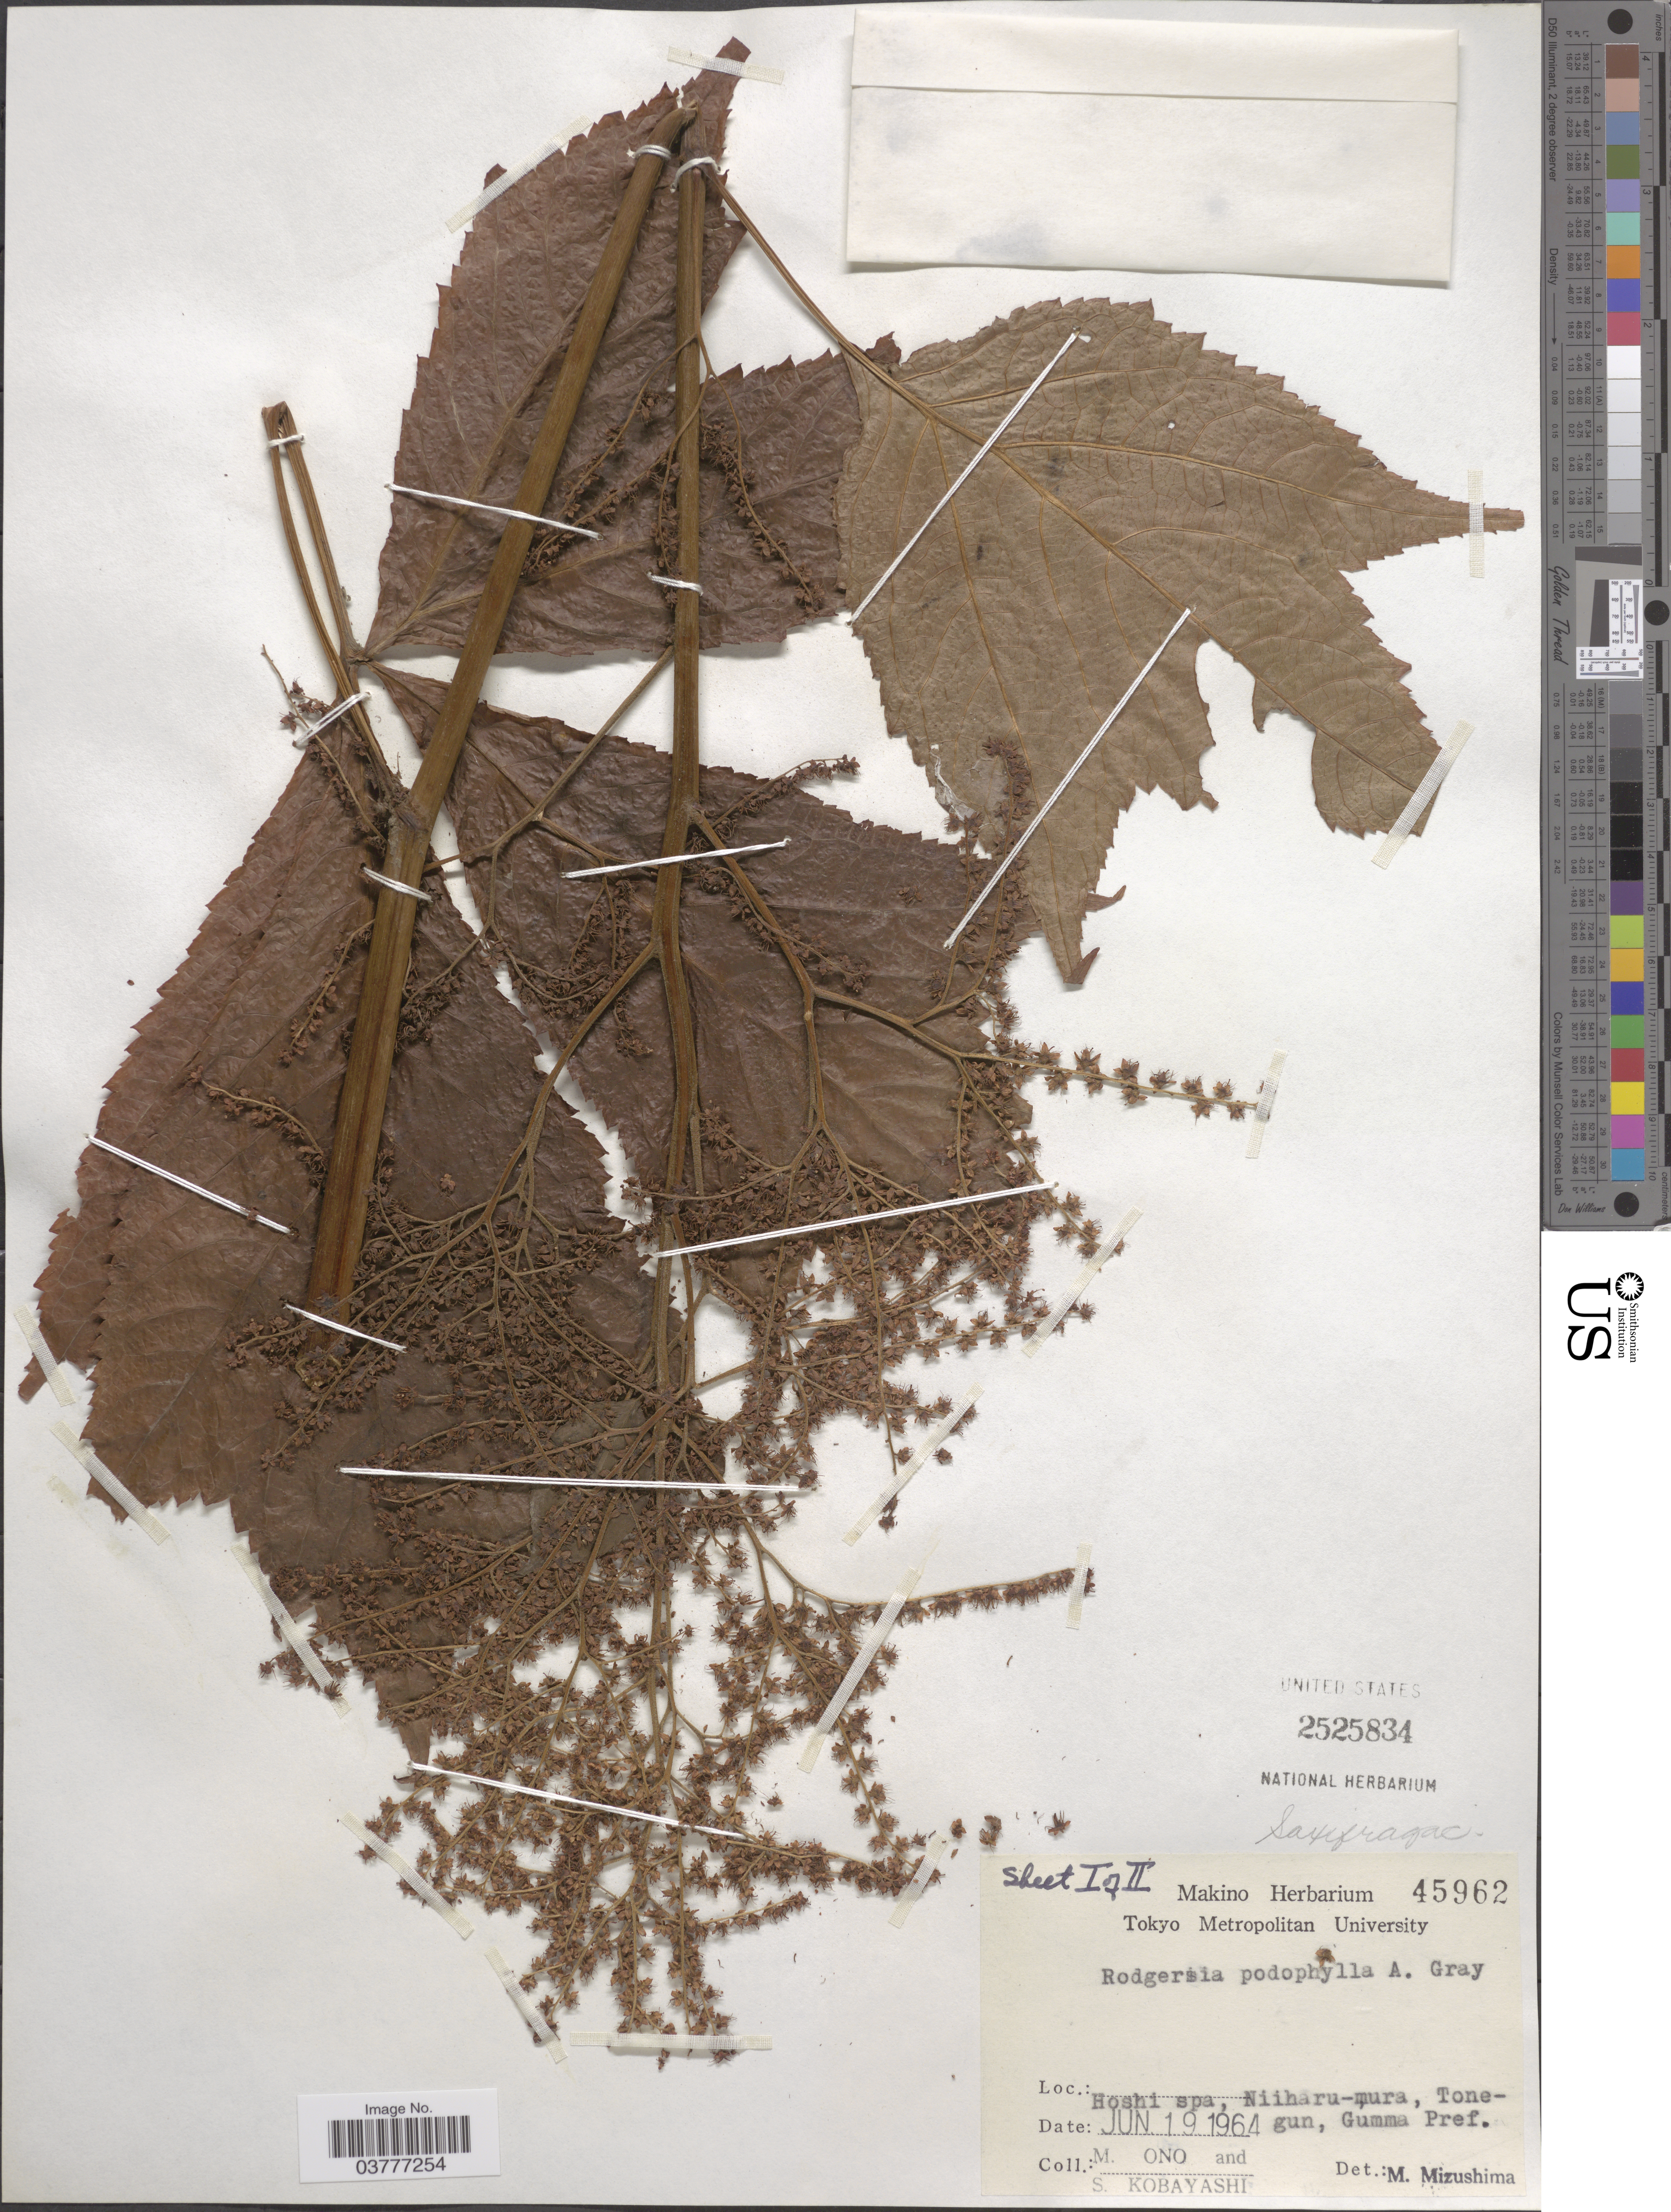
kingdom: Plantae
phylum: Tracheophyta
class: Magnoliopsida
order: Saxifragales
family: Saxifragaceae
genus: Rodgersia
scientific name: Rodgersia podophylla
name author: A. Gray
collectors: M. Ono & S. Kobayashi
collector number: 45962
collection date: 1964-06-19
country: Japan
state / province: Gunma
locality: Hoshi spa, Niiharu-mura, Tone-gun, Gumma Pref.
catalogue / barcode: US 2525834